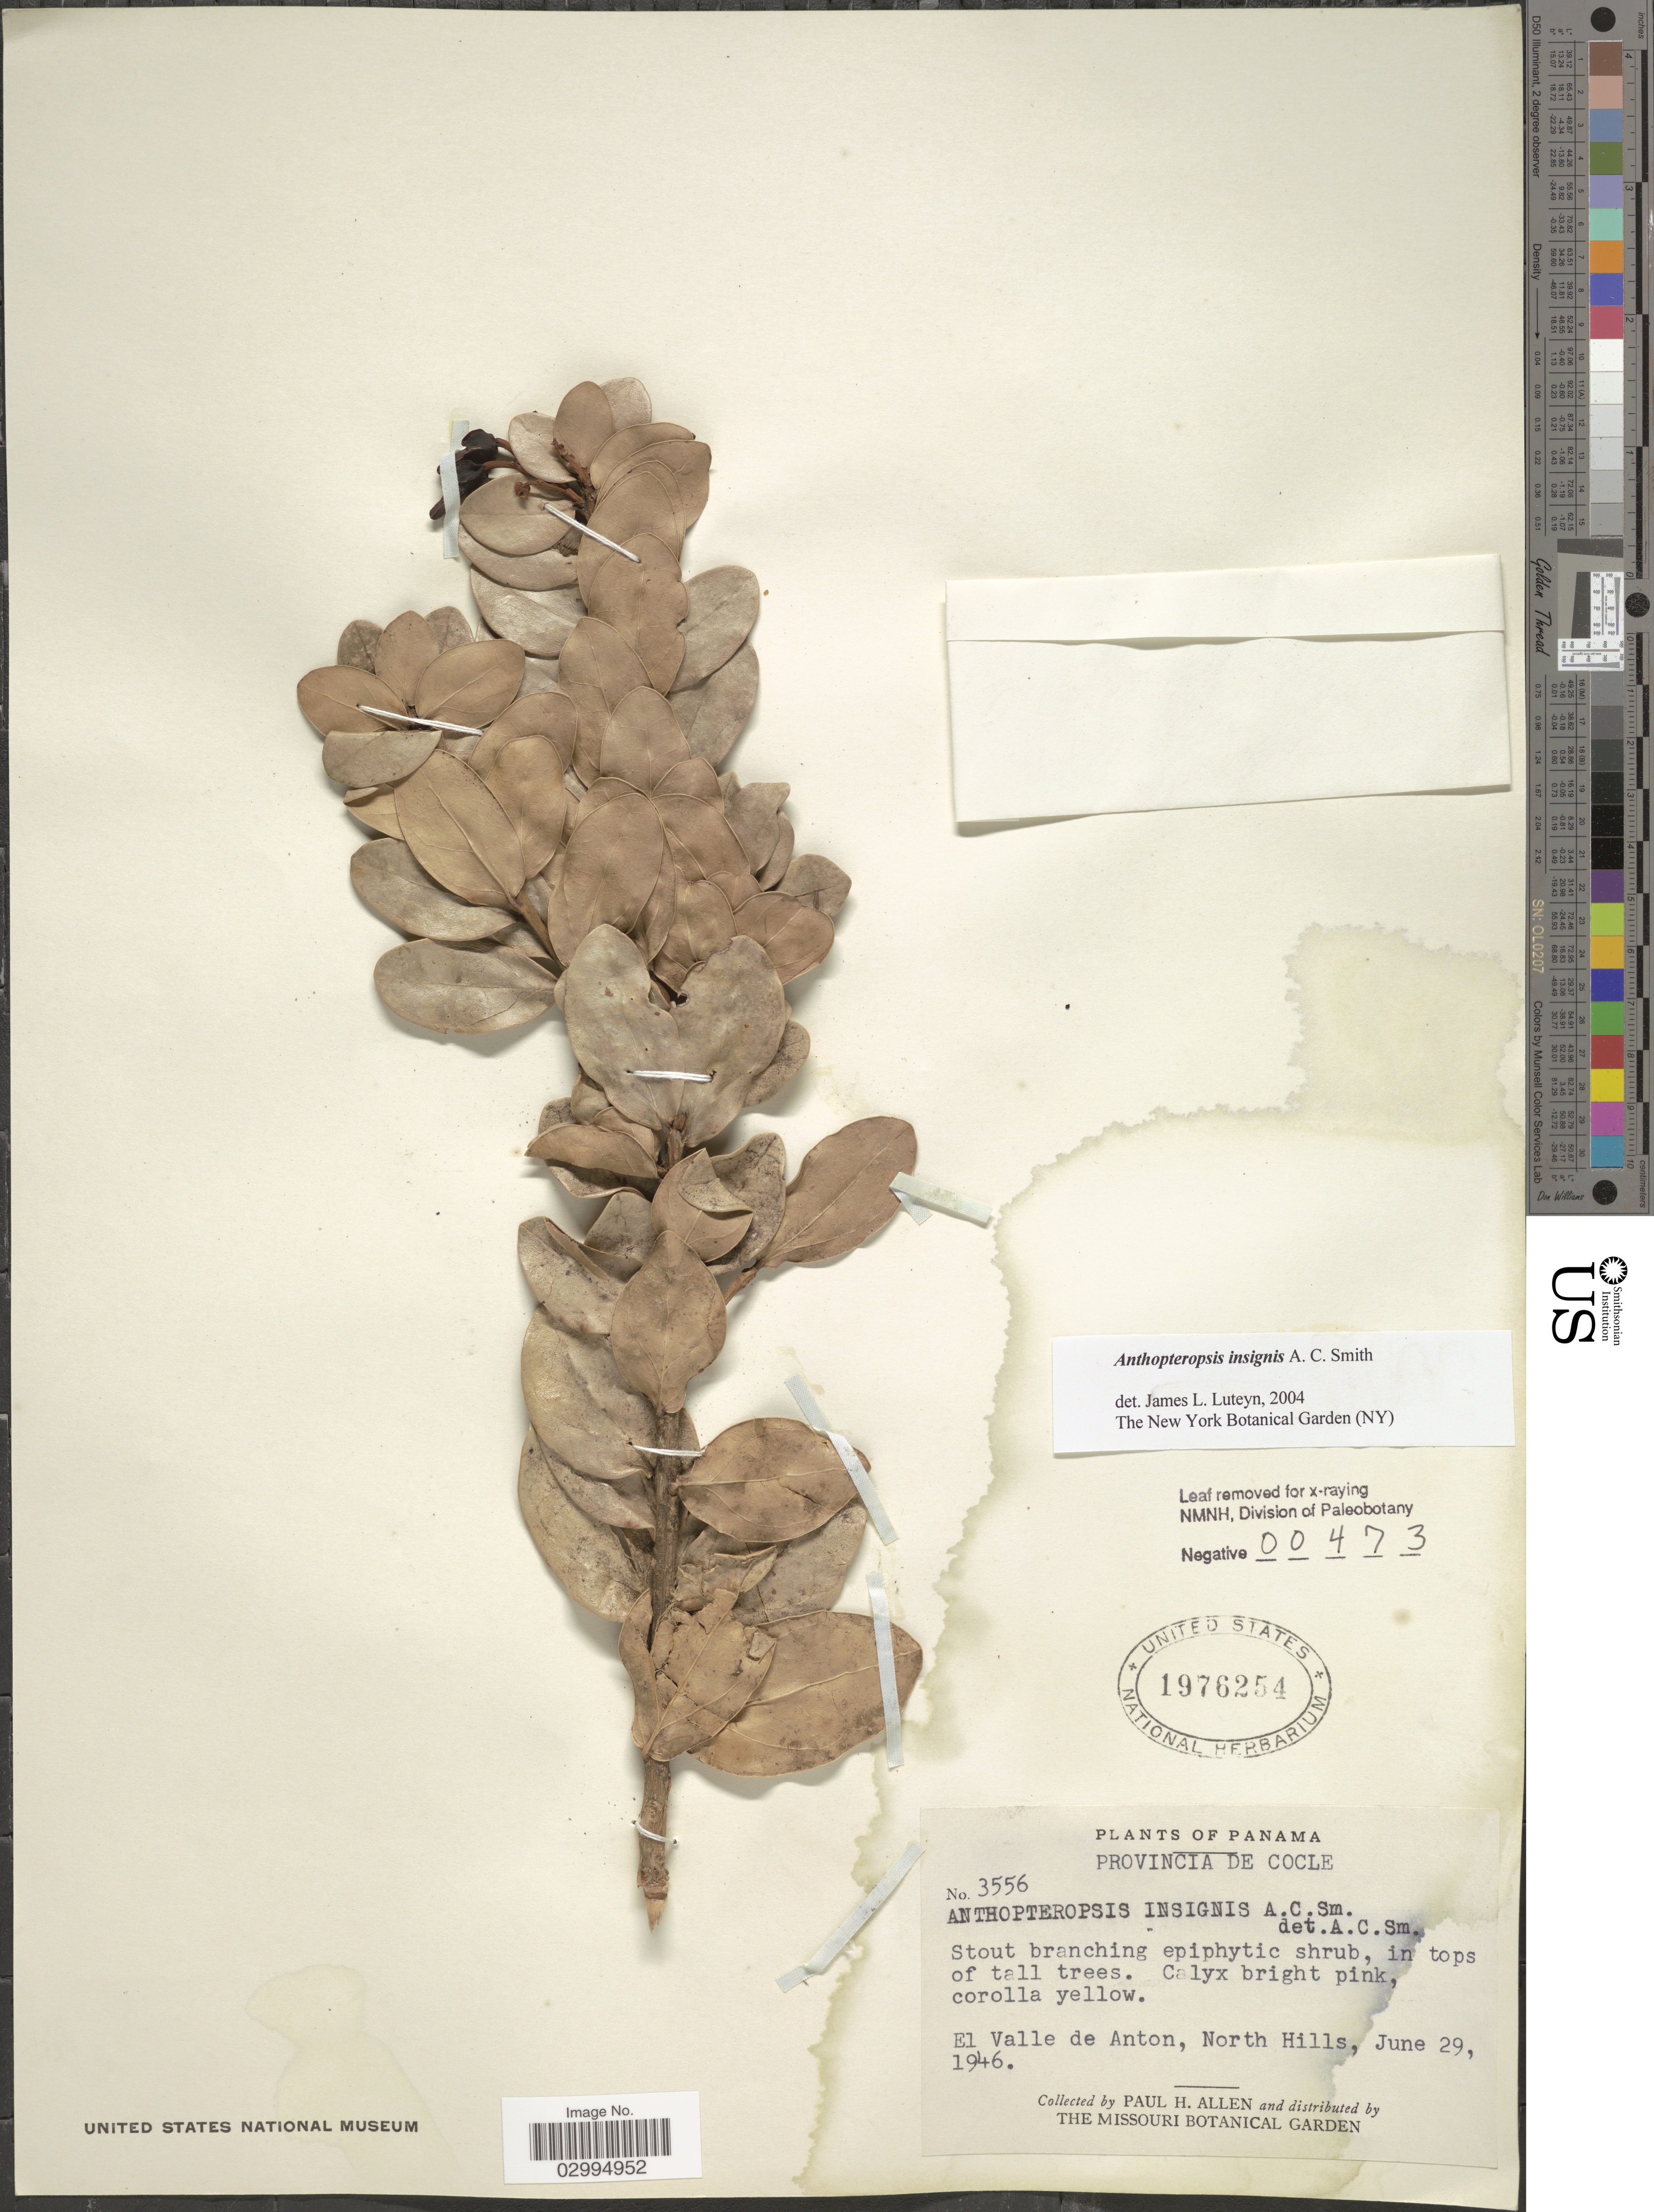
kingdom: Plantae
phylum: Tracheophyta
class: Magnoliopsida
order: Ericales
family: Ericaceae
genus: Anthopteropsis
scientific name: Anthopteropsis insignis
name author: A.C. Sm.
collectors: P. H. Allen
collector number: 3556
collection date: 1946-06-29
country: Panama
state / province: Coclé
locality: El Valle de Anton, North Hills.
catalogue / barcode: US 1976254